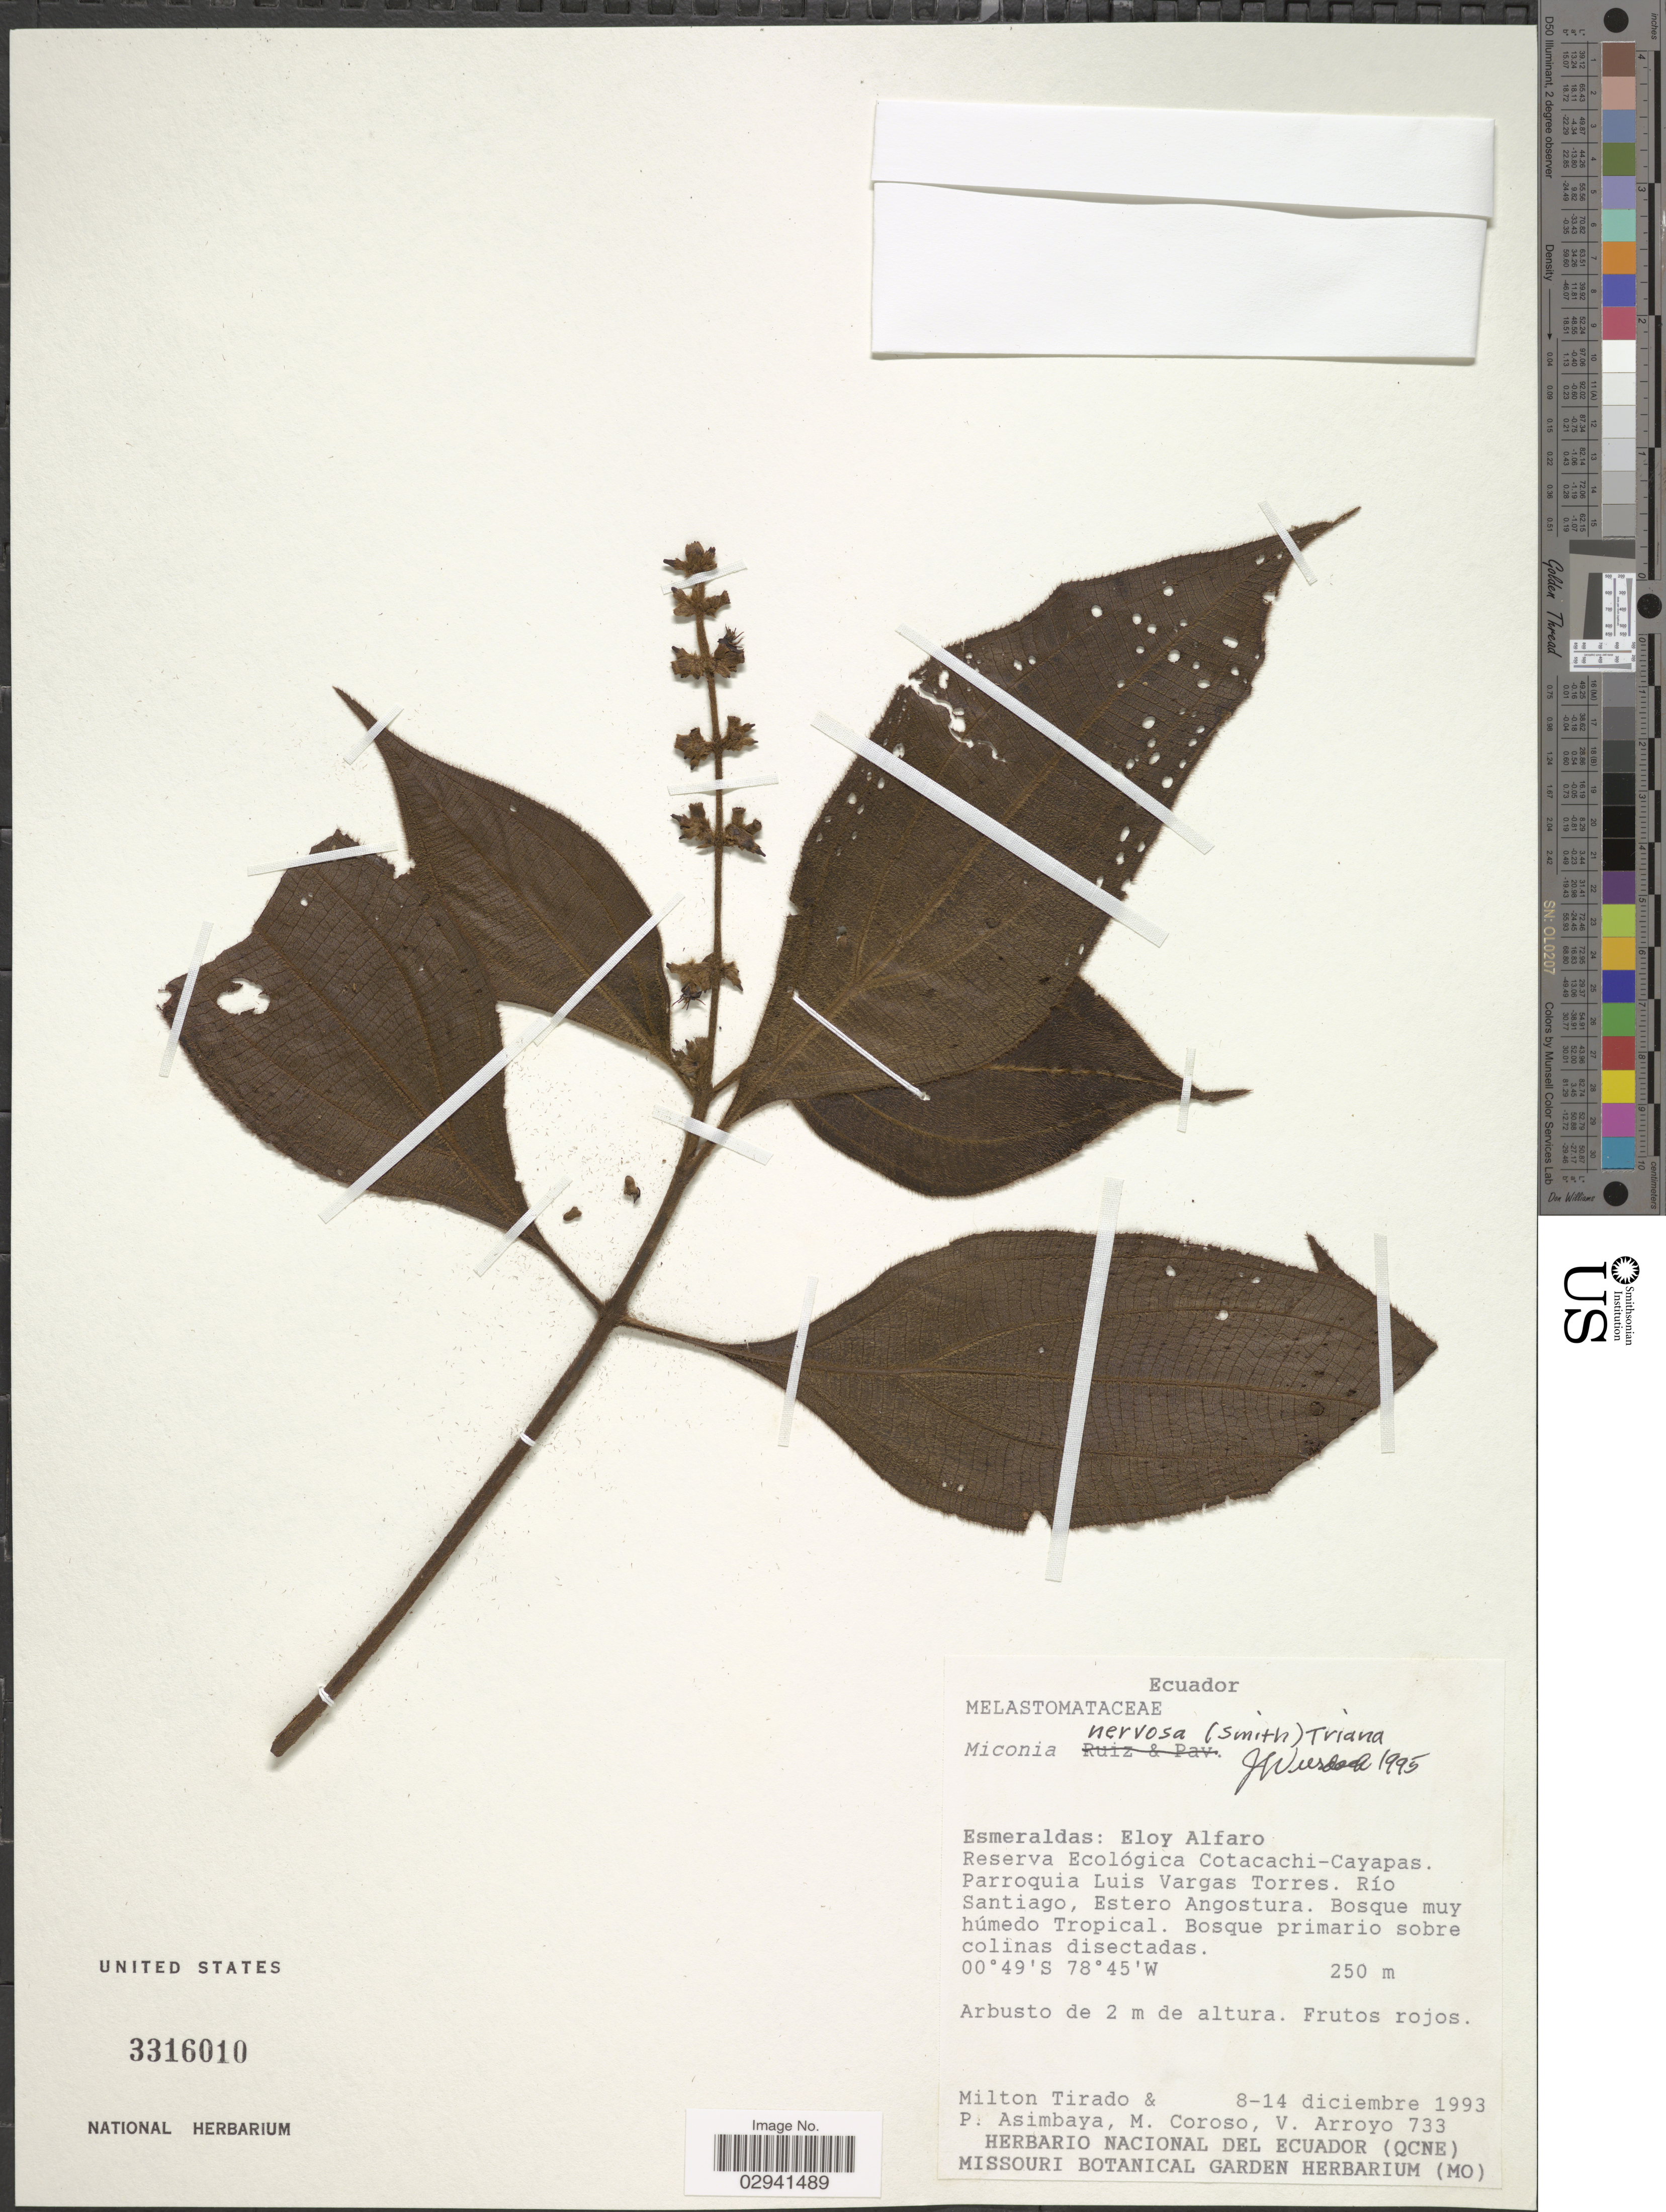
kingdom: Plantae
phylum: Tracheophyta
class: Magnoliopsida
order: Myrtales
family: Melastomataceae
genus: Miconia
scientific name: Miconia nervosa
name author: (Sm.) Triana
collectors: M. Tirado, P. Asimbaya, M. Coroso & V. Arroyo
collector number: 733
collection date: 1993-12-08/1993-12-14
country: Ecuador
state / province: Esmeraldas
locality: Eloy Alfaro, Reserva Ecológica Cotacachi-Cayapas, Parroquia Luis Vargas Torres, Río Santiago, Estero Angostura.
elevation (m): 250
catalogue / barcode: US 3316010